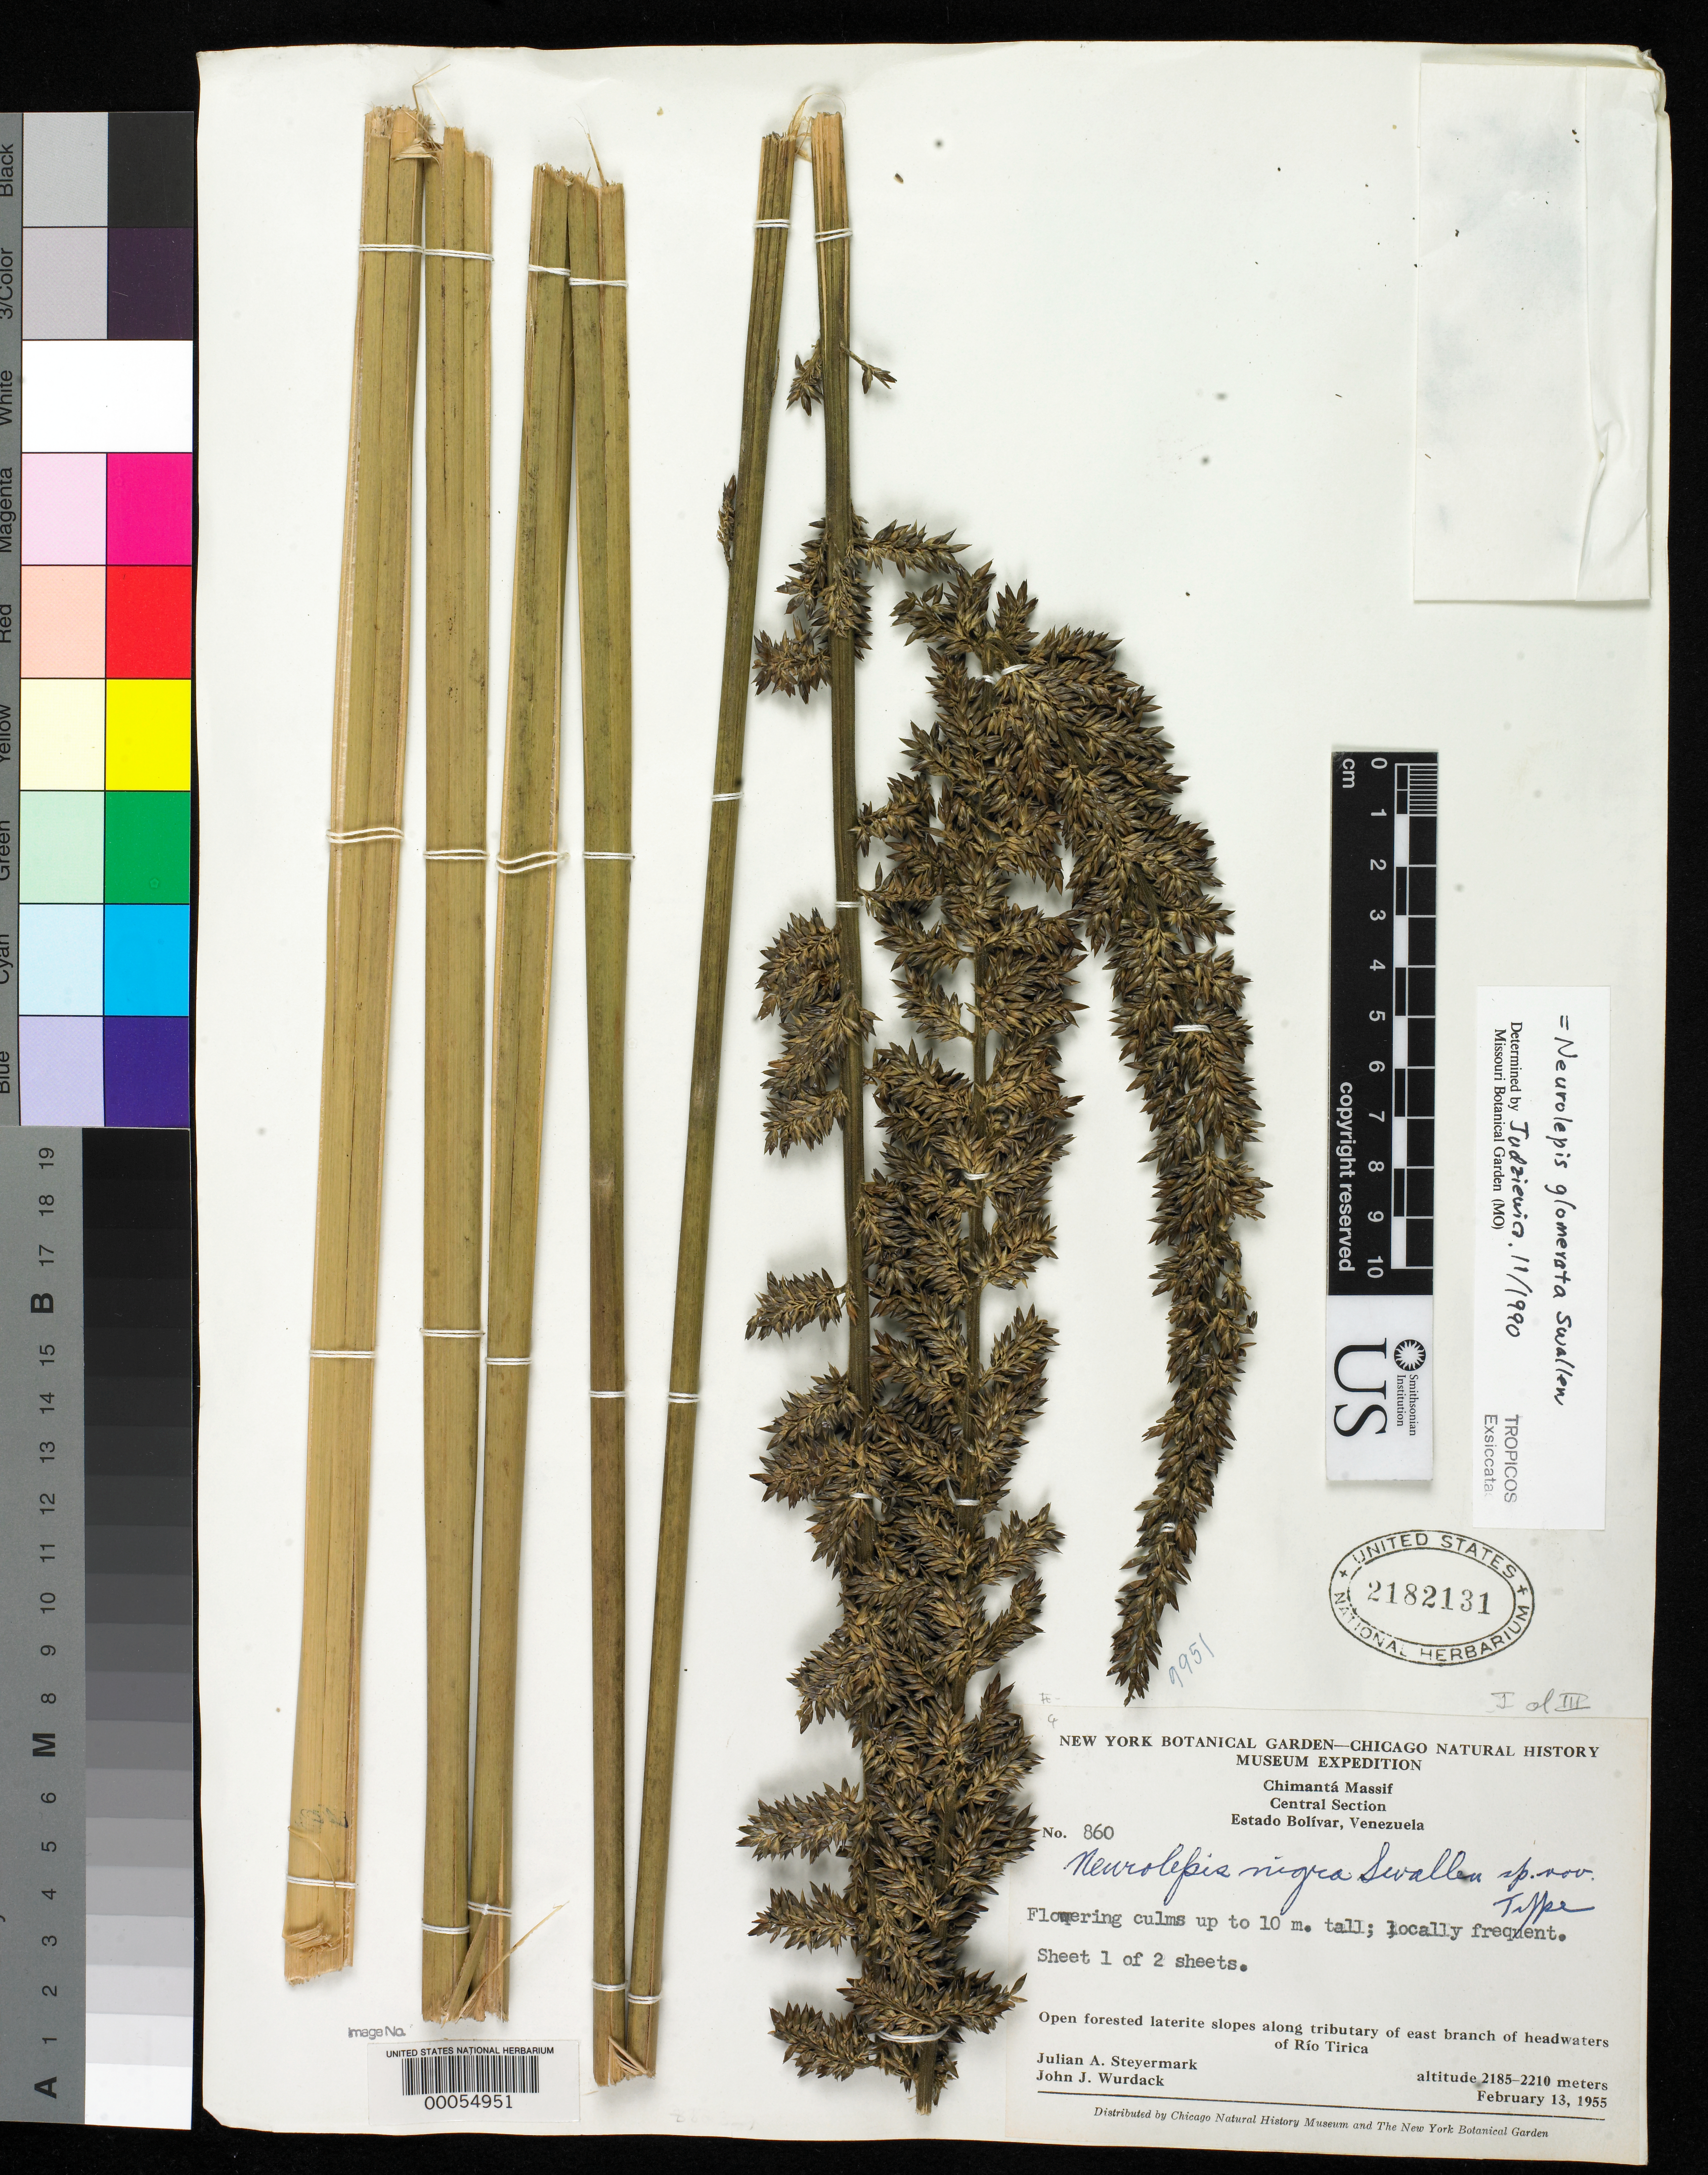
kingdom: Plantae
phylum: Tracheophyta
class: Liliopsida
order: Poales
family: Poaceae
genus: Neurolepis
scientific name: Neurolepis nigra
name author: Swallen in Maguire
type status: Holotype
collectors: J. Steyermark & J. J. Wurdack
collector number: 860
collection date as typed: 13 Feb 1955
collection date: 1955-02-13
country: Venezuela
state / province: Bolivar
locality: Chimanta Massif, east branch of headwaters of Rio Tirica.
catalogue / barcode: US 2182131